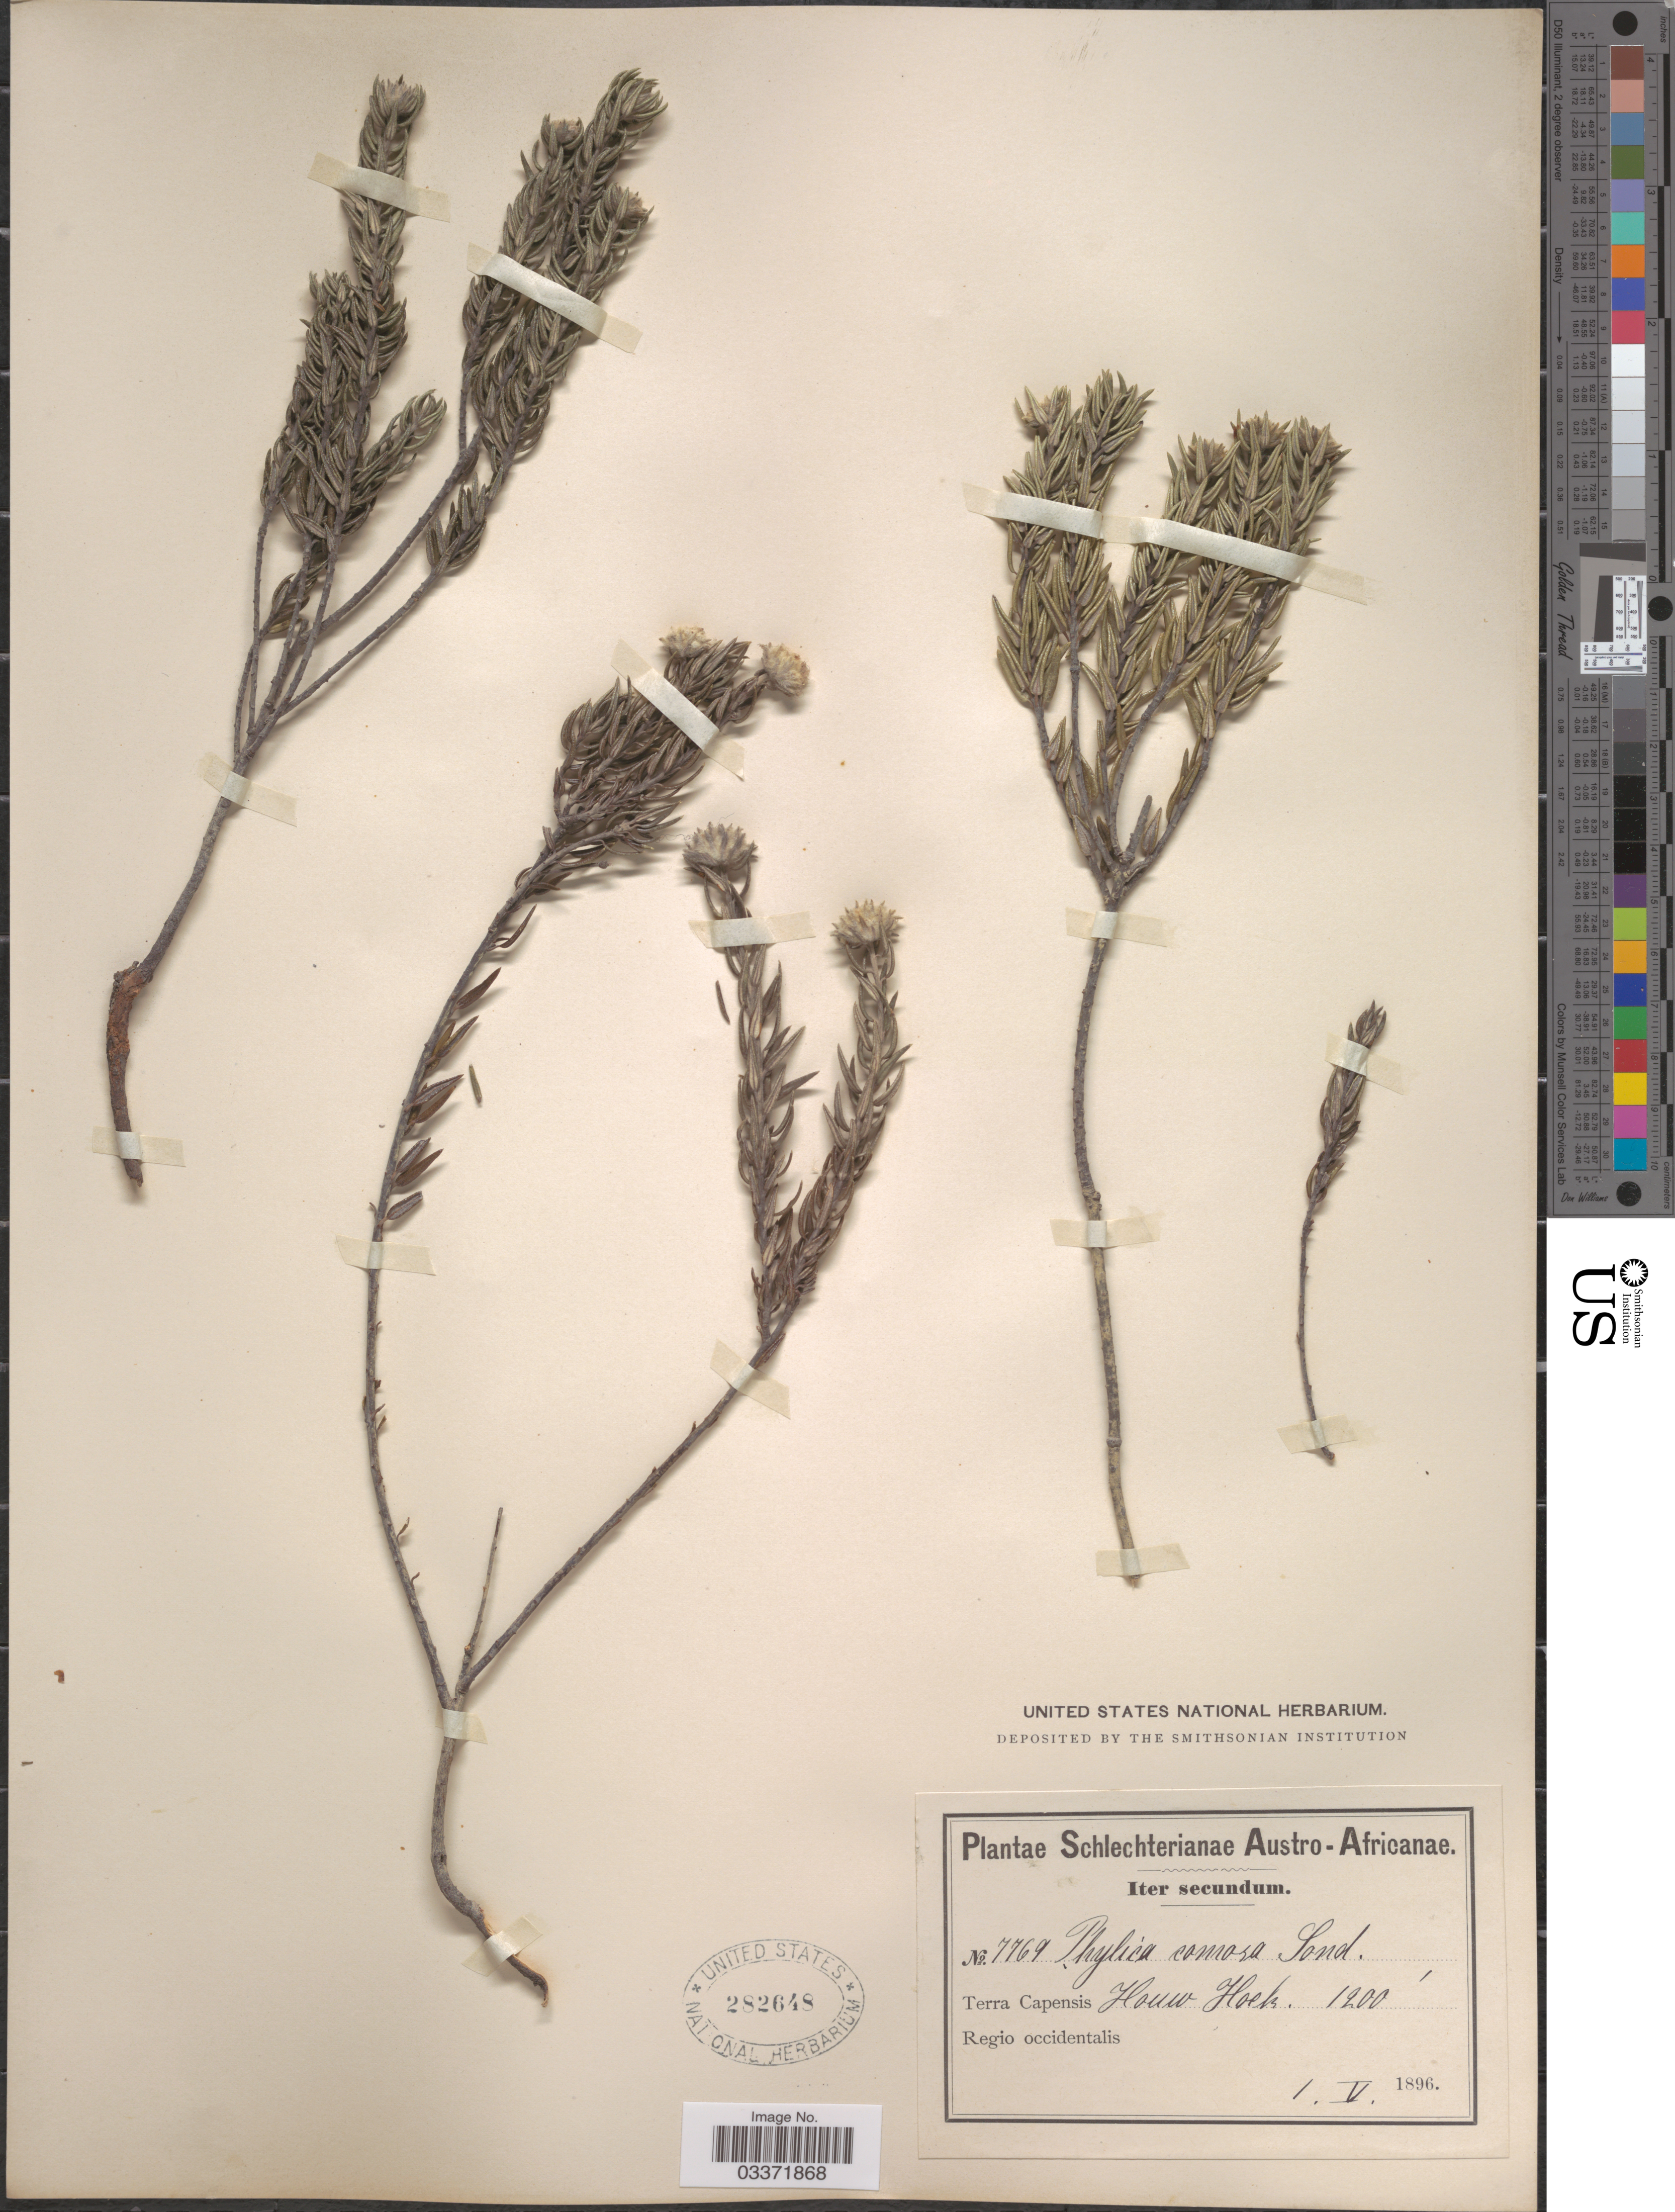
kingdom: Plantae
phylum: Tracheophyta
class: Magnoliopsida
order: Rosales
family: Rhamnaceae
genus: Phylica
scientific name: Phylica comosa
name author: Sond.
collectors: Schlechter, --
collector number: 7769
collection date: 1896-05-01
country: South Africa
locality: Austro-Africanae, Terra Capensis Houw Hoek, Regio occidentalis.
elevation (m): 366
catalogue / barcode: US 282648